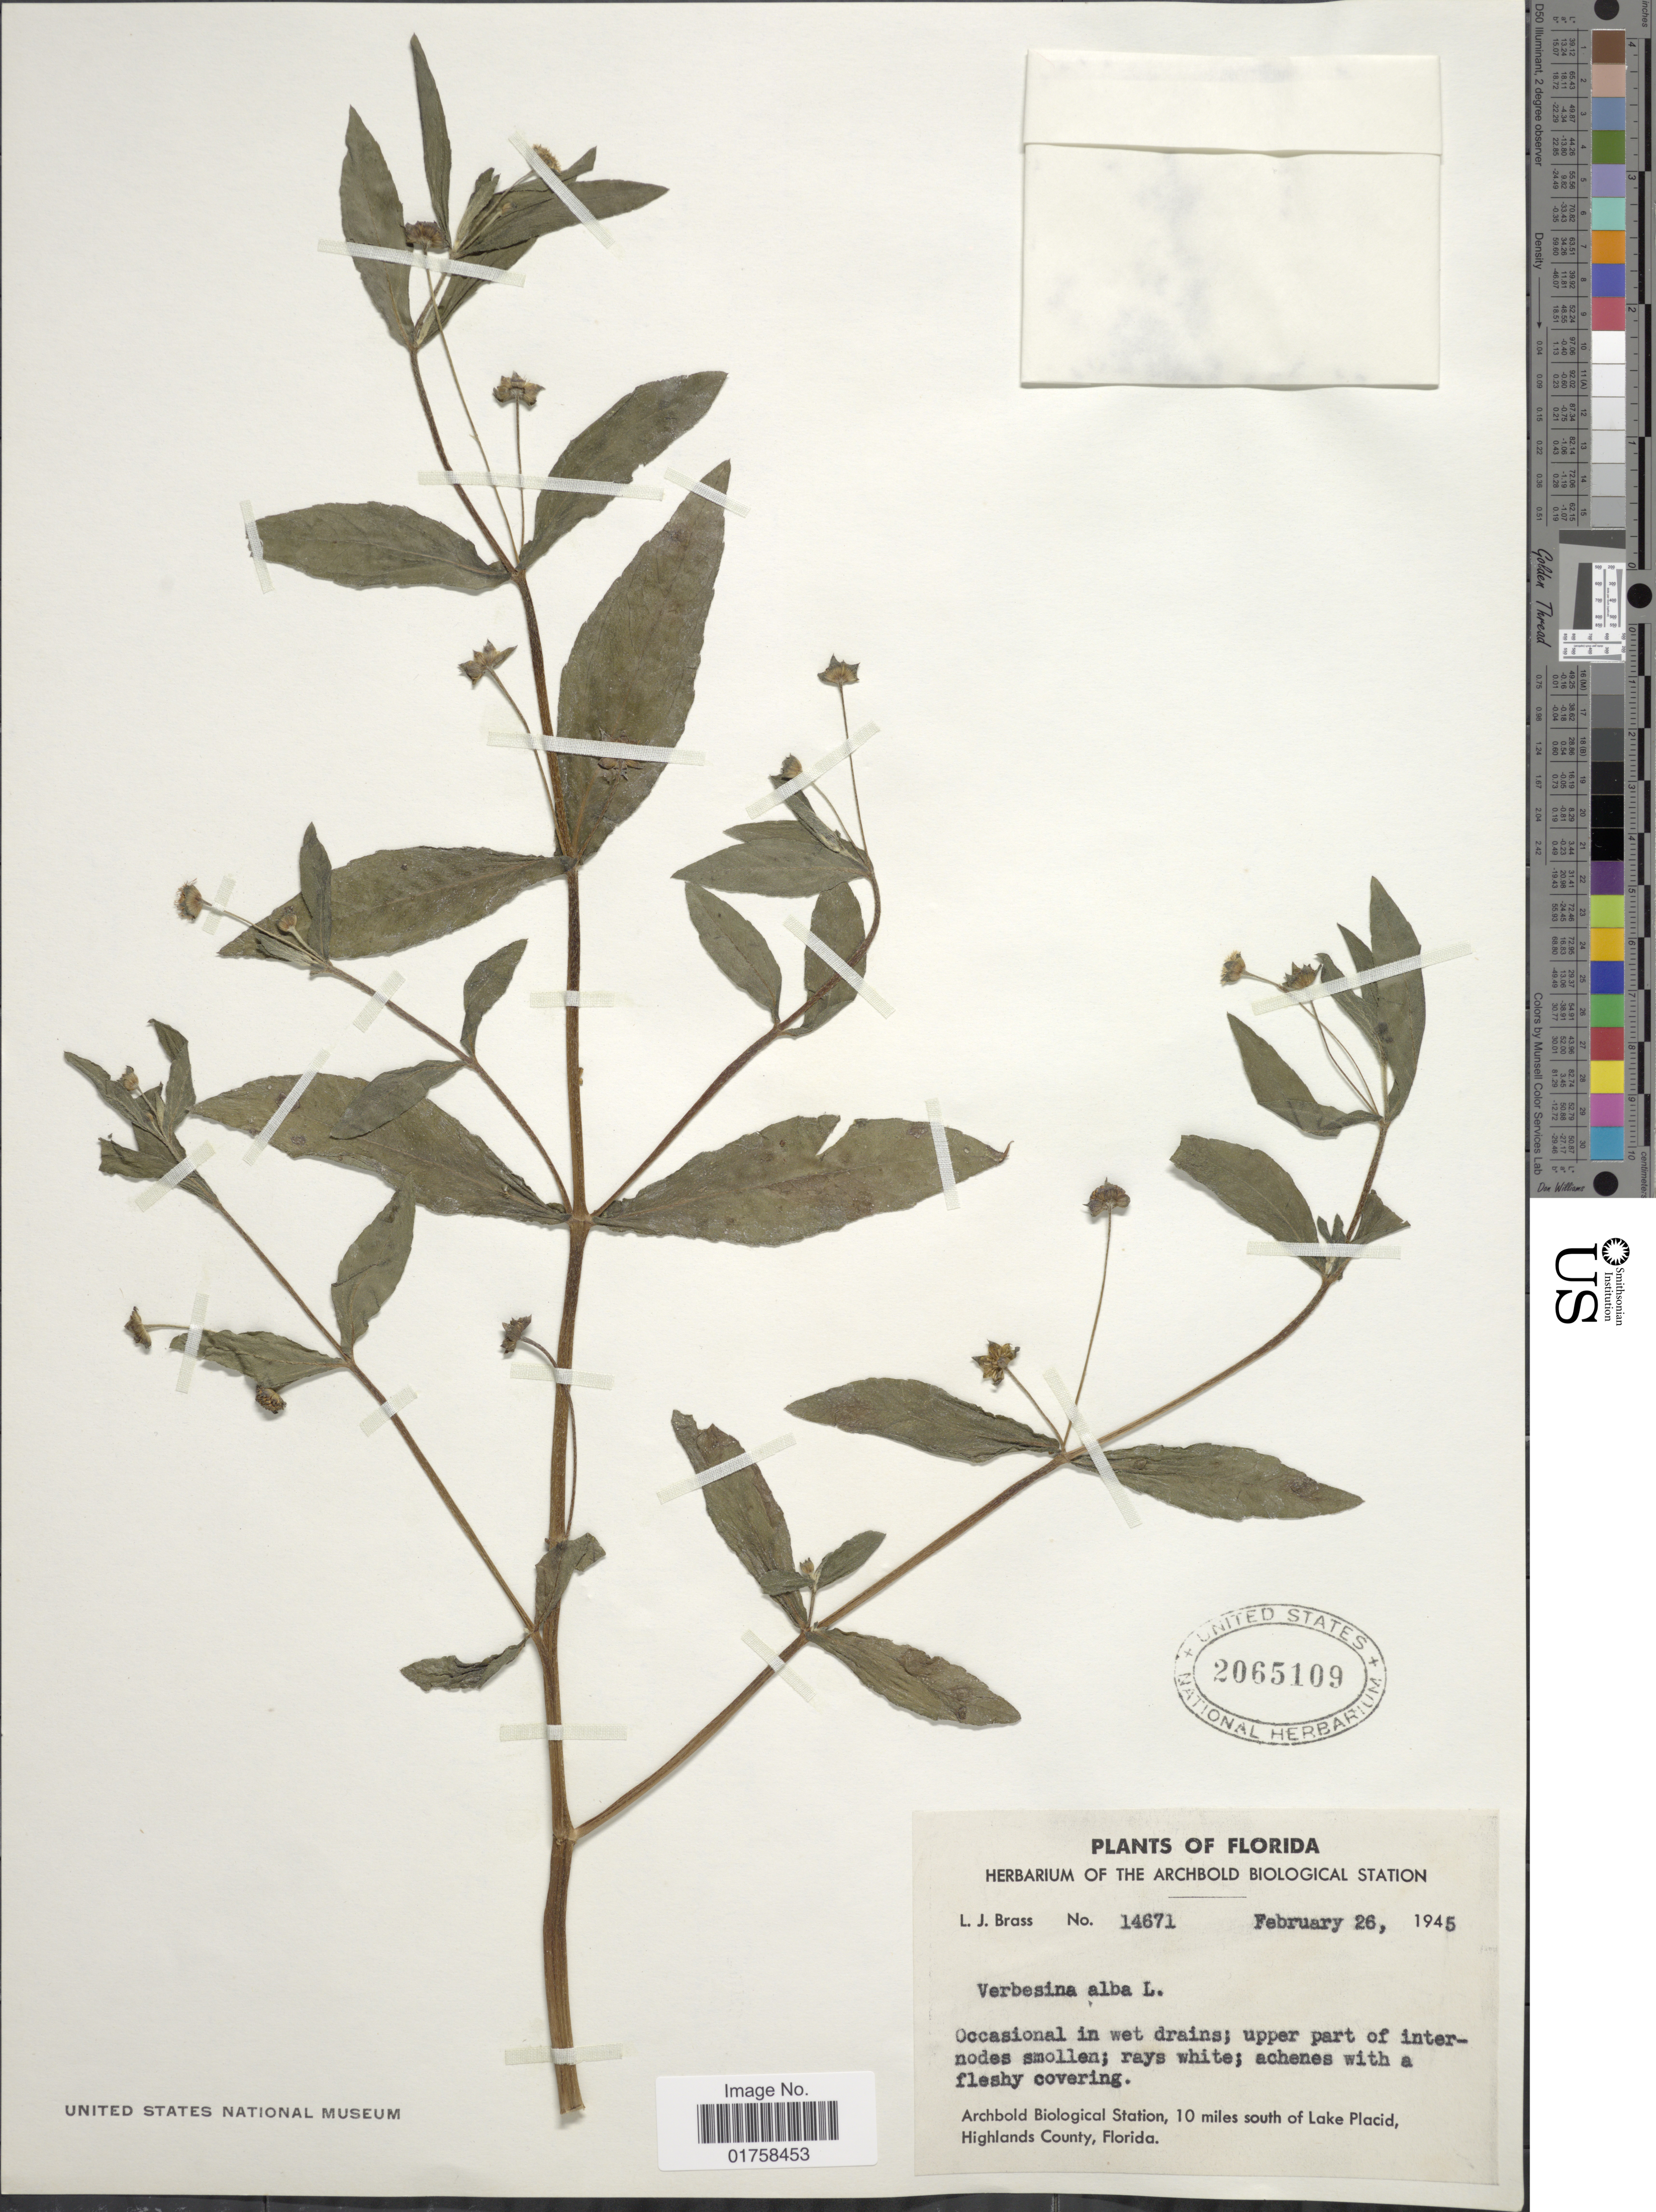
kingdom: Plantae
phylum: Tracheophyta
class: Magnoliopsida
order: Asterales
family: Asteraceae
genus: Eclipta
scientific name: Eclipta alba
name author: (L.) Hassk.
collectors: L. J. Brass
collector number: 14671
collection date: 1945-02-26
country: United States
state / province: Florida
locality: Florida. Archbold Biological Station, 10 miles south of Lake Placid, highlands County, Florida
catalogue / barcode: US 2065109